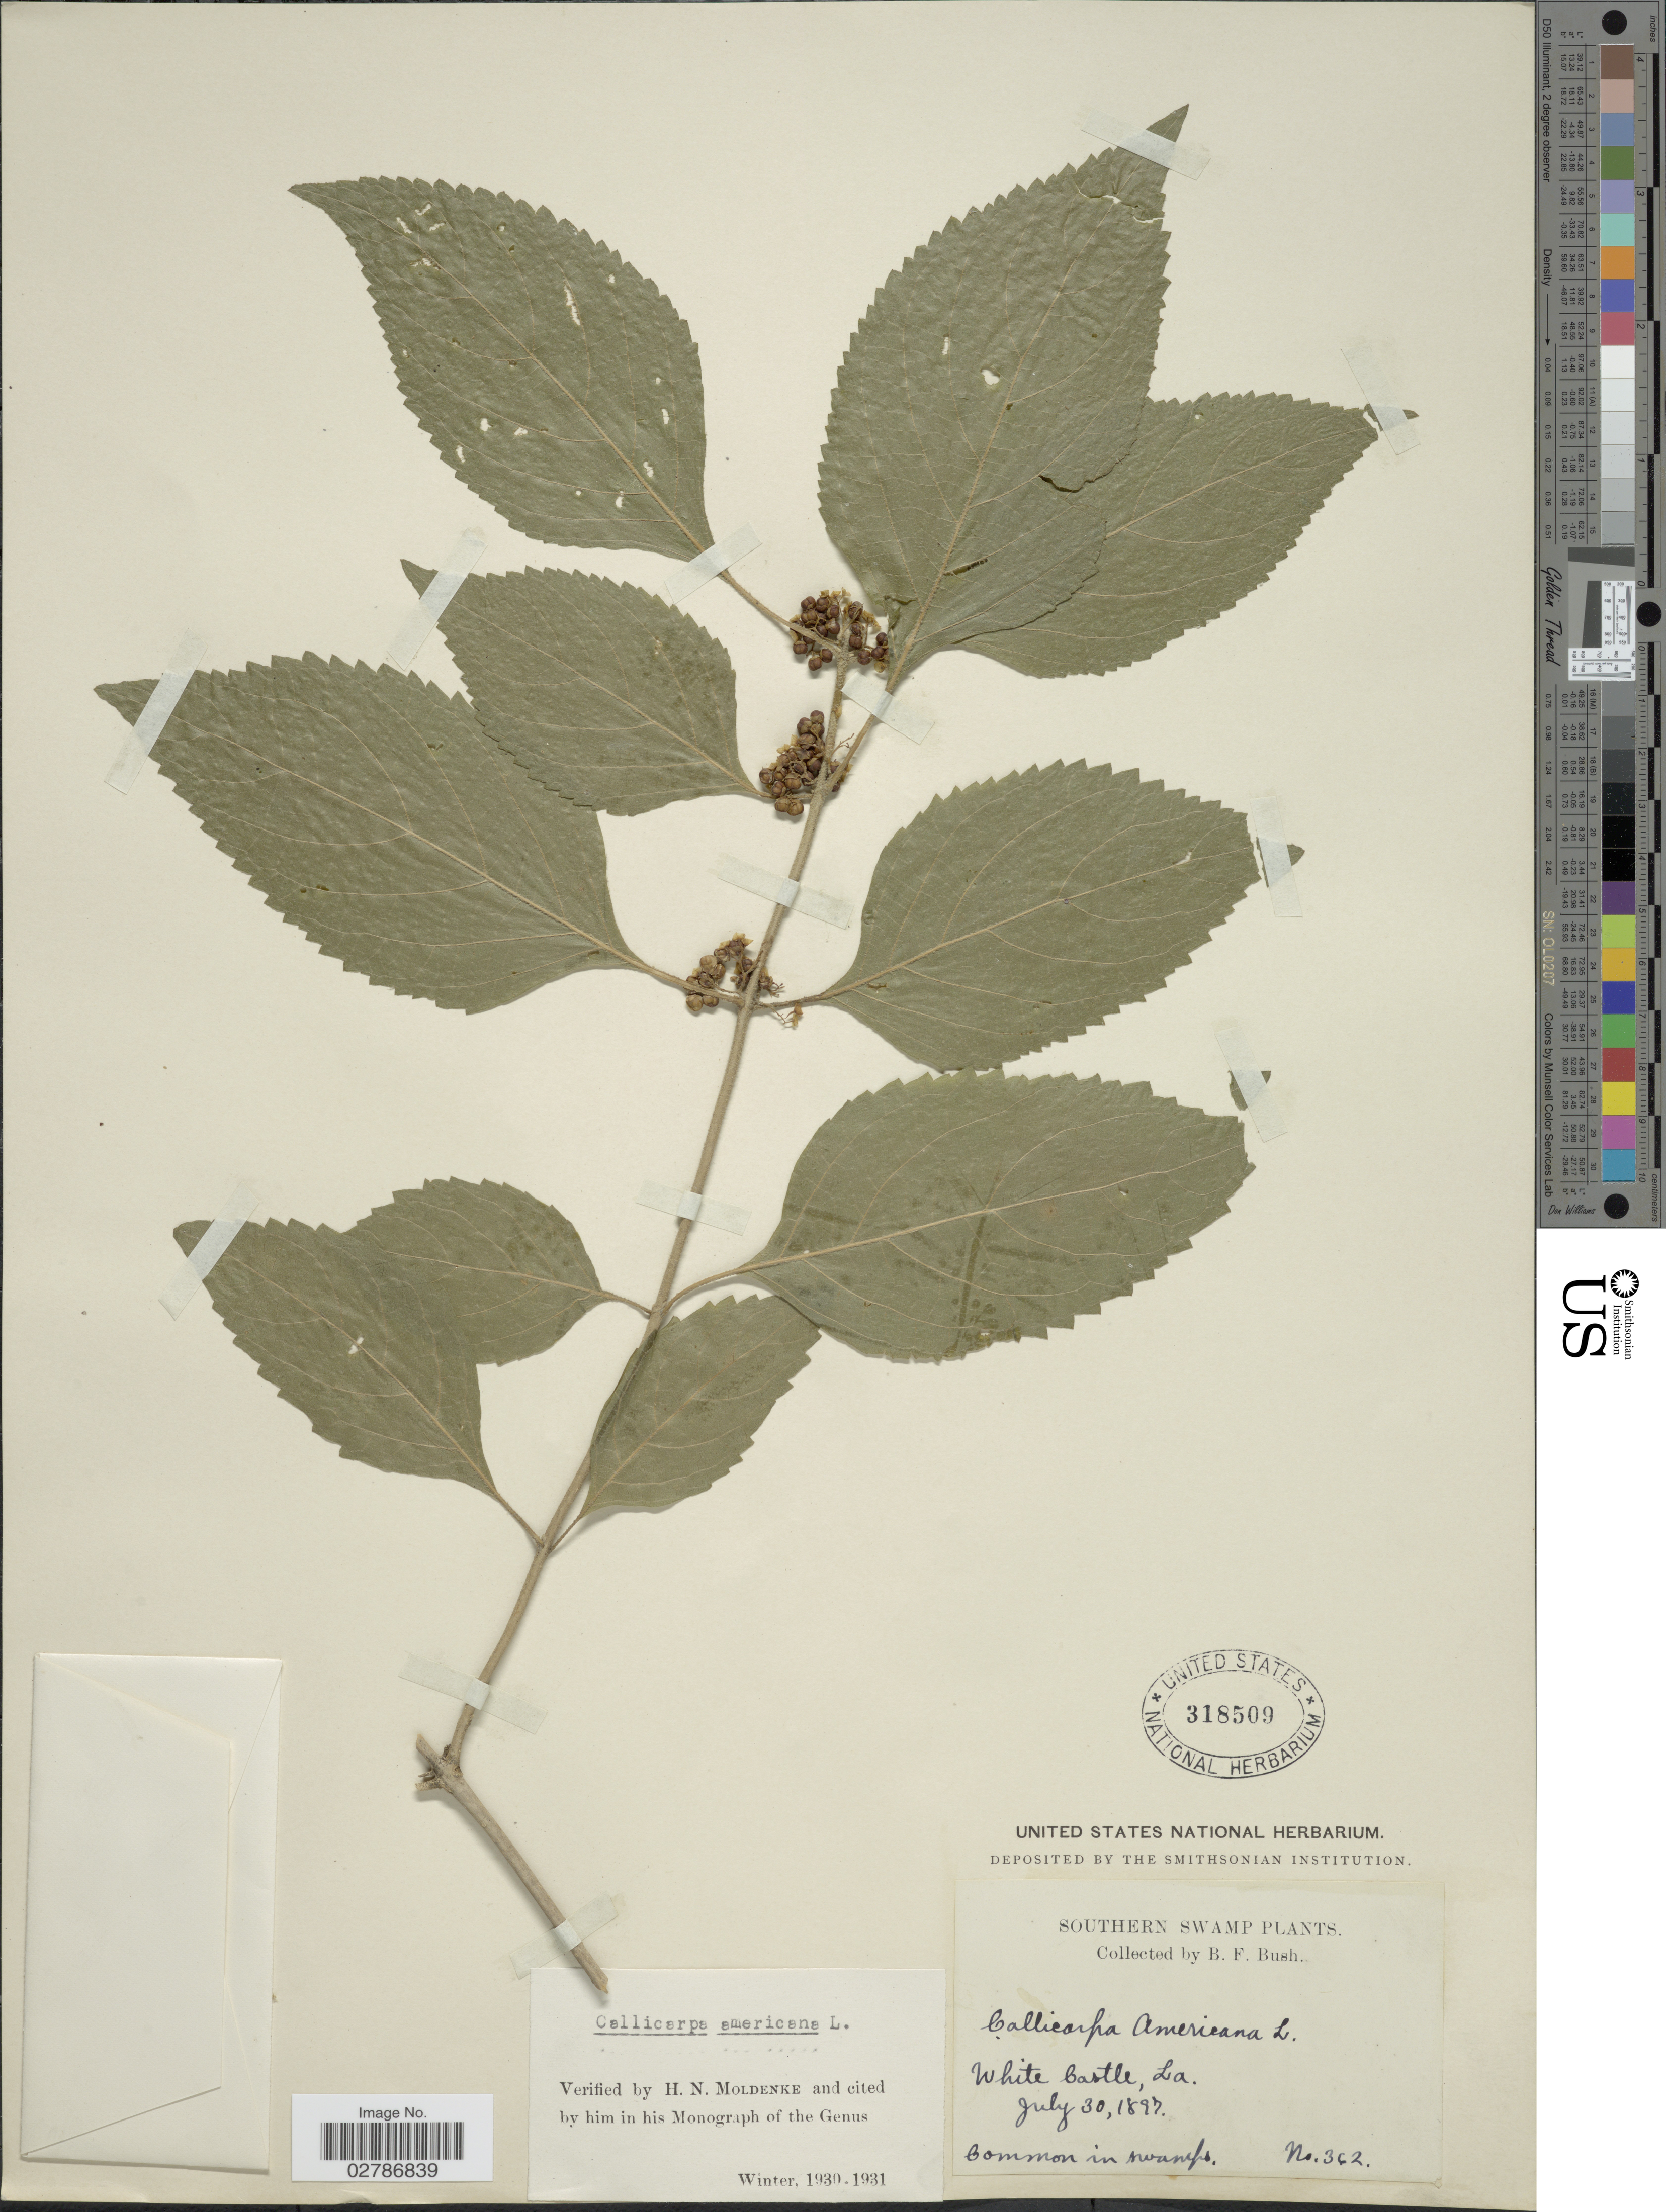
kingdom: Plantae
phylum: Tracheophyta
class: Magnoliopsida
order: Lamiales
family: Lamiaceae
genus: Callicarpa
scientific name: Callicarpa americana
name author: L.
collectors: B. F. Bush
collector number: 362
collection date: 1897-07-30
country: United States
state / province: Louisiana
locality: Southern Swamp. White Castle, La.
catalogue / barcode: US 318509